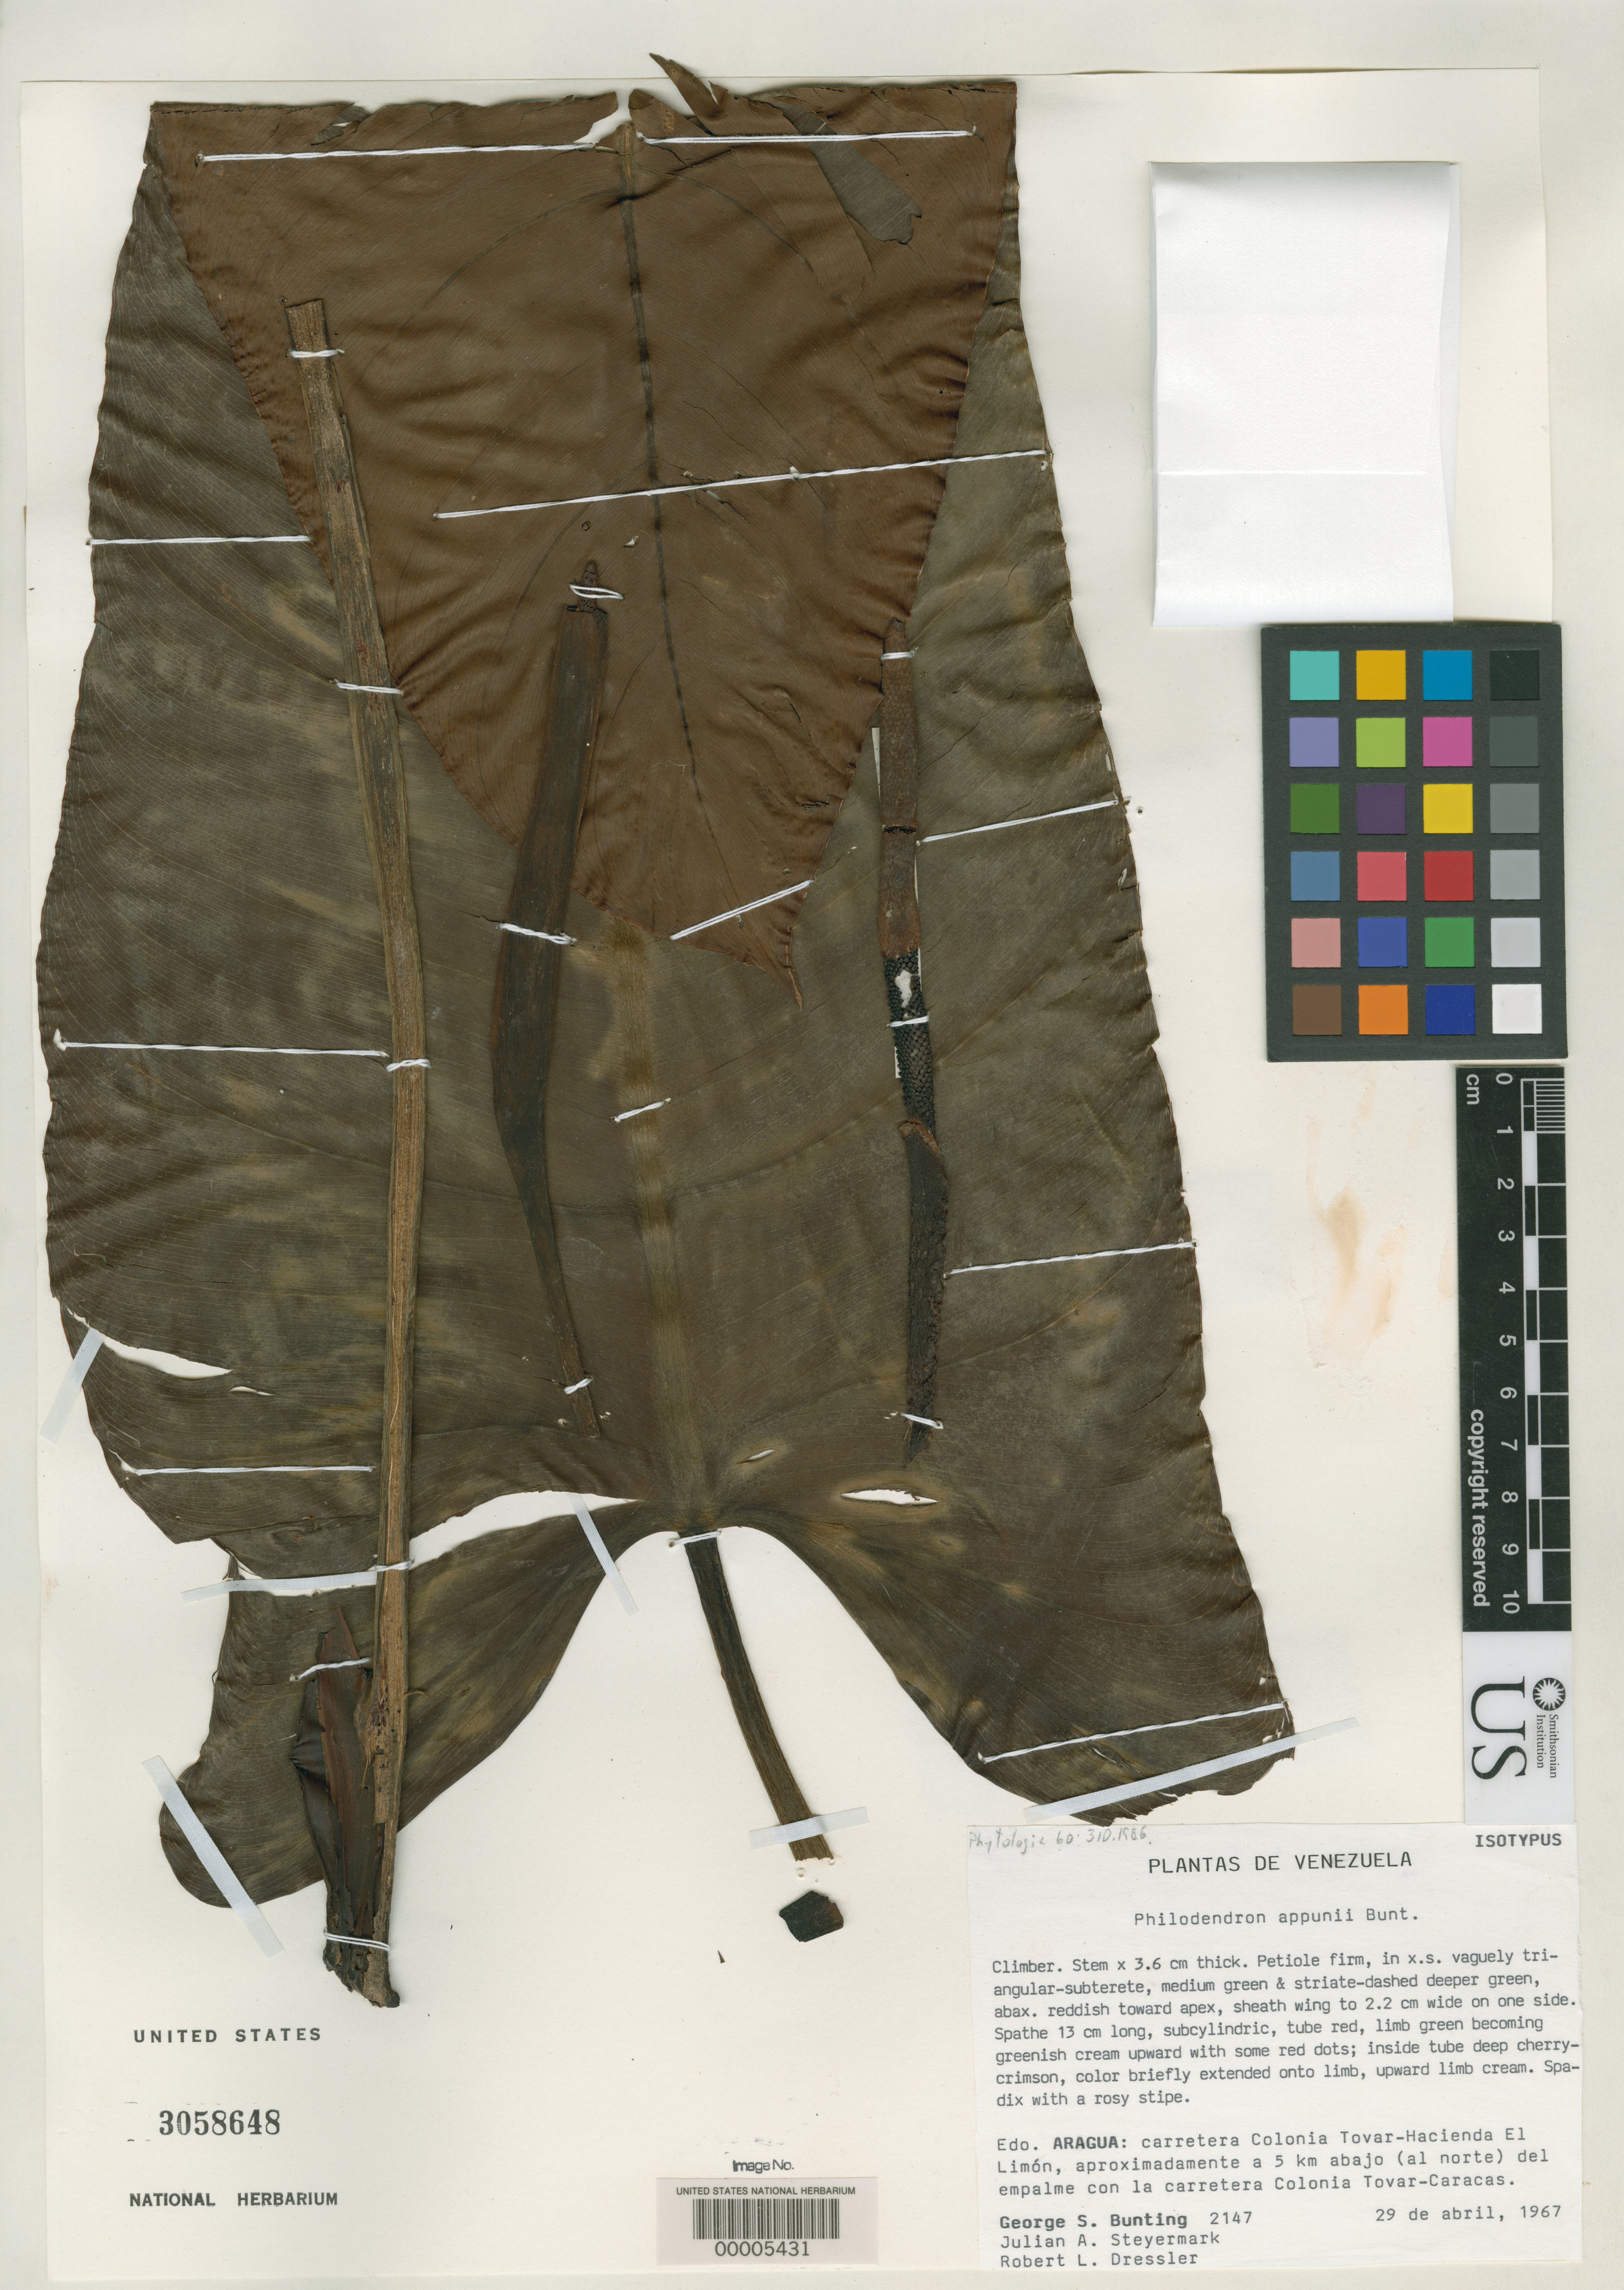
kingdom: Plantae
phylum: Tracheophyta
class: Liliopsida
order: Alismatales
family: Araceae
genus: Philodendron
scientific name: Philodendron appunii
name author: G.S. Bunting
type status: Isotype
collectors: G. S. Bunting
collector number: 2147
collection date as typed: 29 Apr 1967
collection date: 1967-04-29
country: Venezuela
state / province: Aragua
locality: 5 km N of junction of Colonia Tovar-Hacienda Ellimon rd and Colonia Tovar-Caracas rd.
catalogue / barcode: US 3058648